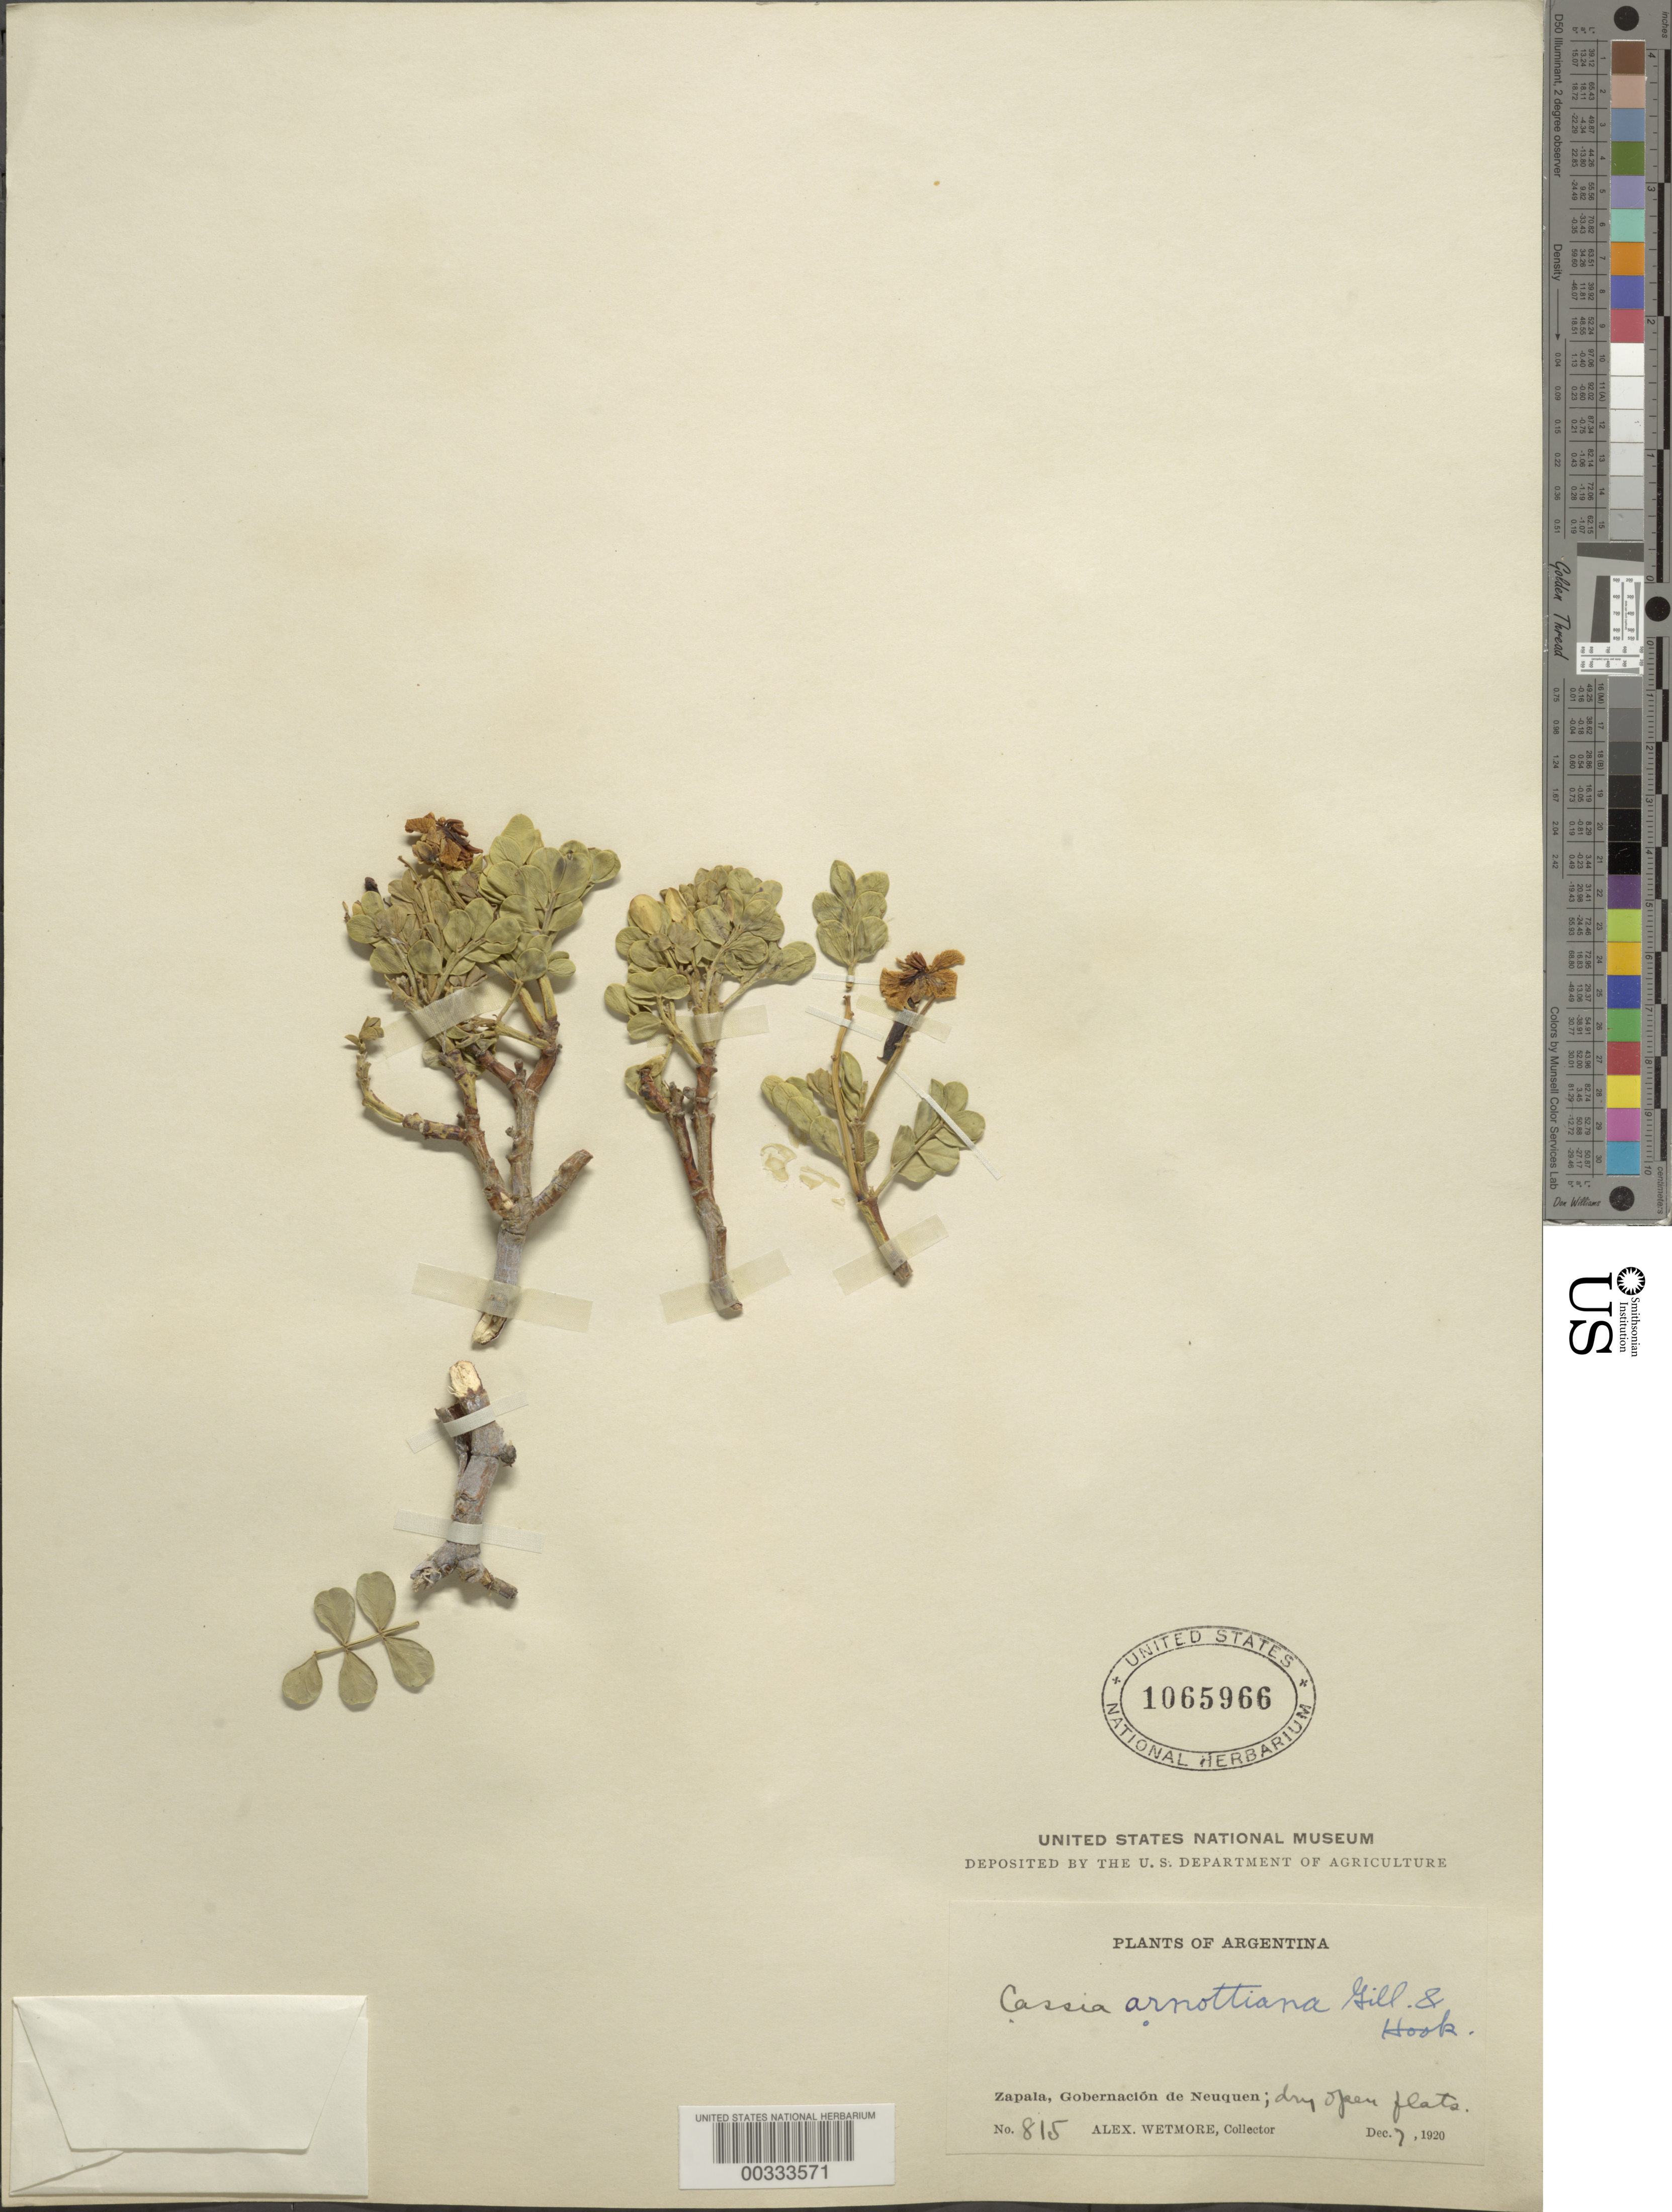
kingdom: Plantae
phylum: Tracheophyta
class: Magnoliopsida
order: Fabales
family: Fabaceae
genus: Senna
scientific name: Senna arnottiana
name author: (Hook.) H.S. Irwin & Barneby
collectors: A. Wetmore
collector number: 815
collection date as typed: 07 Dec 1920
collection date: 1920-12-07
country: Argentina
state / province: Neuquén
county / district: Zapala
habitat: Dry open flats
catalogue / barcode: US 1065966